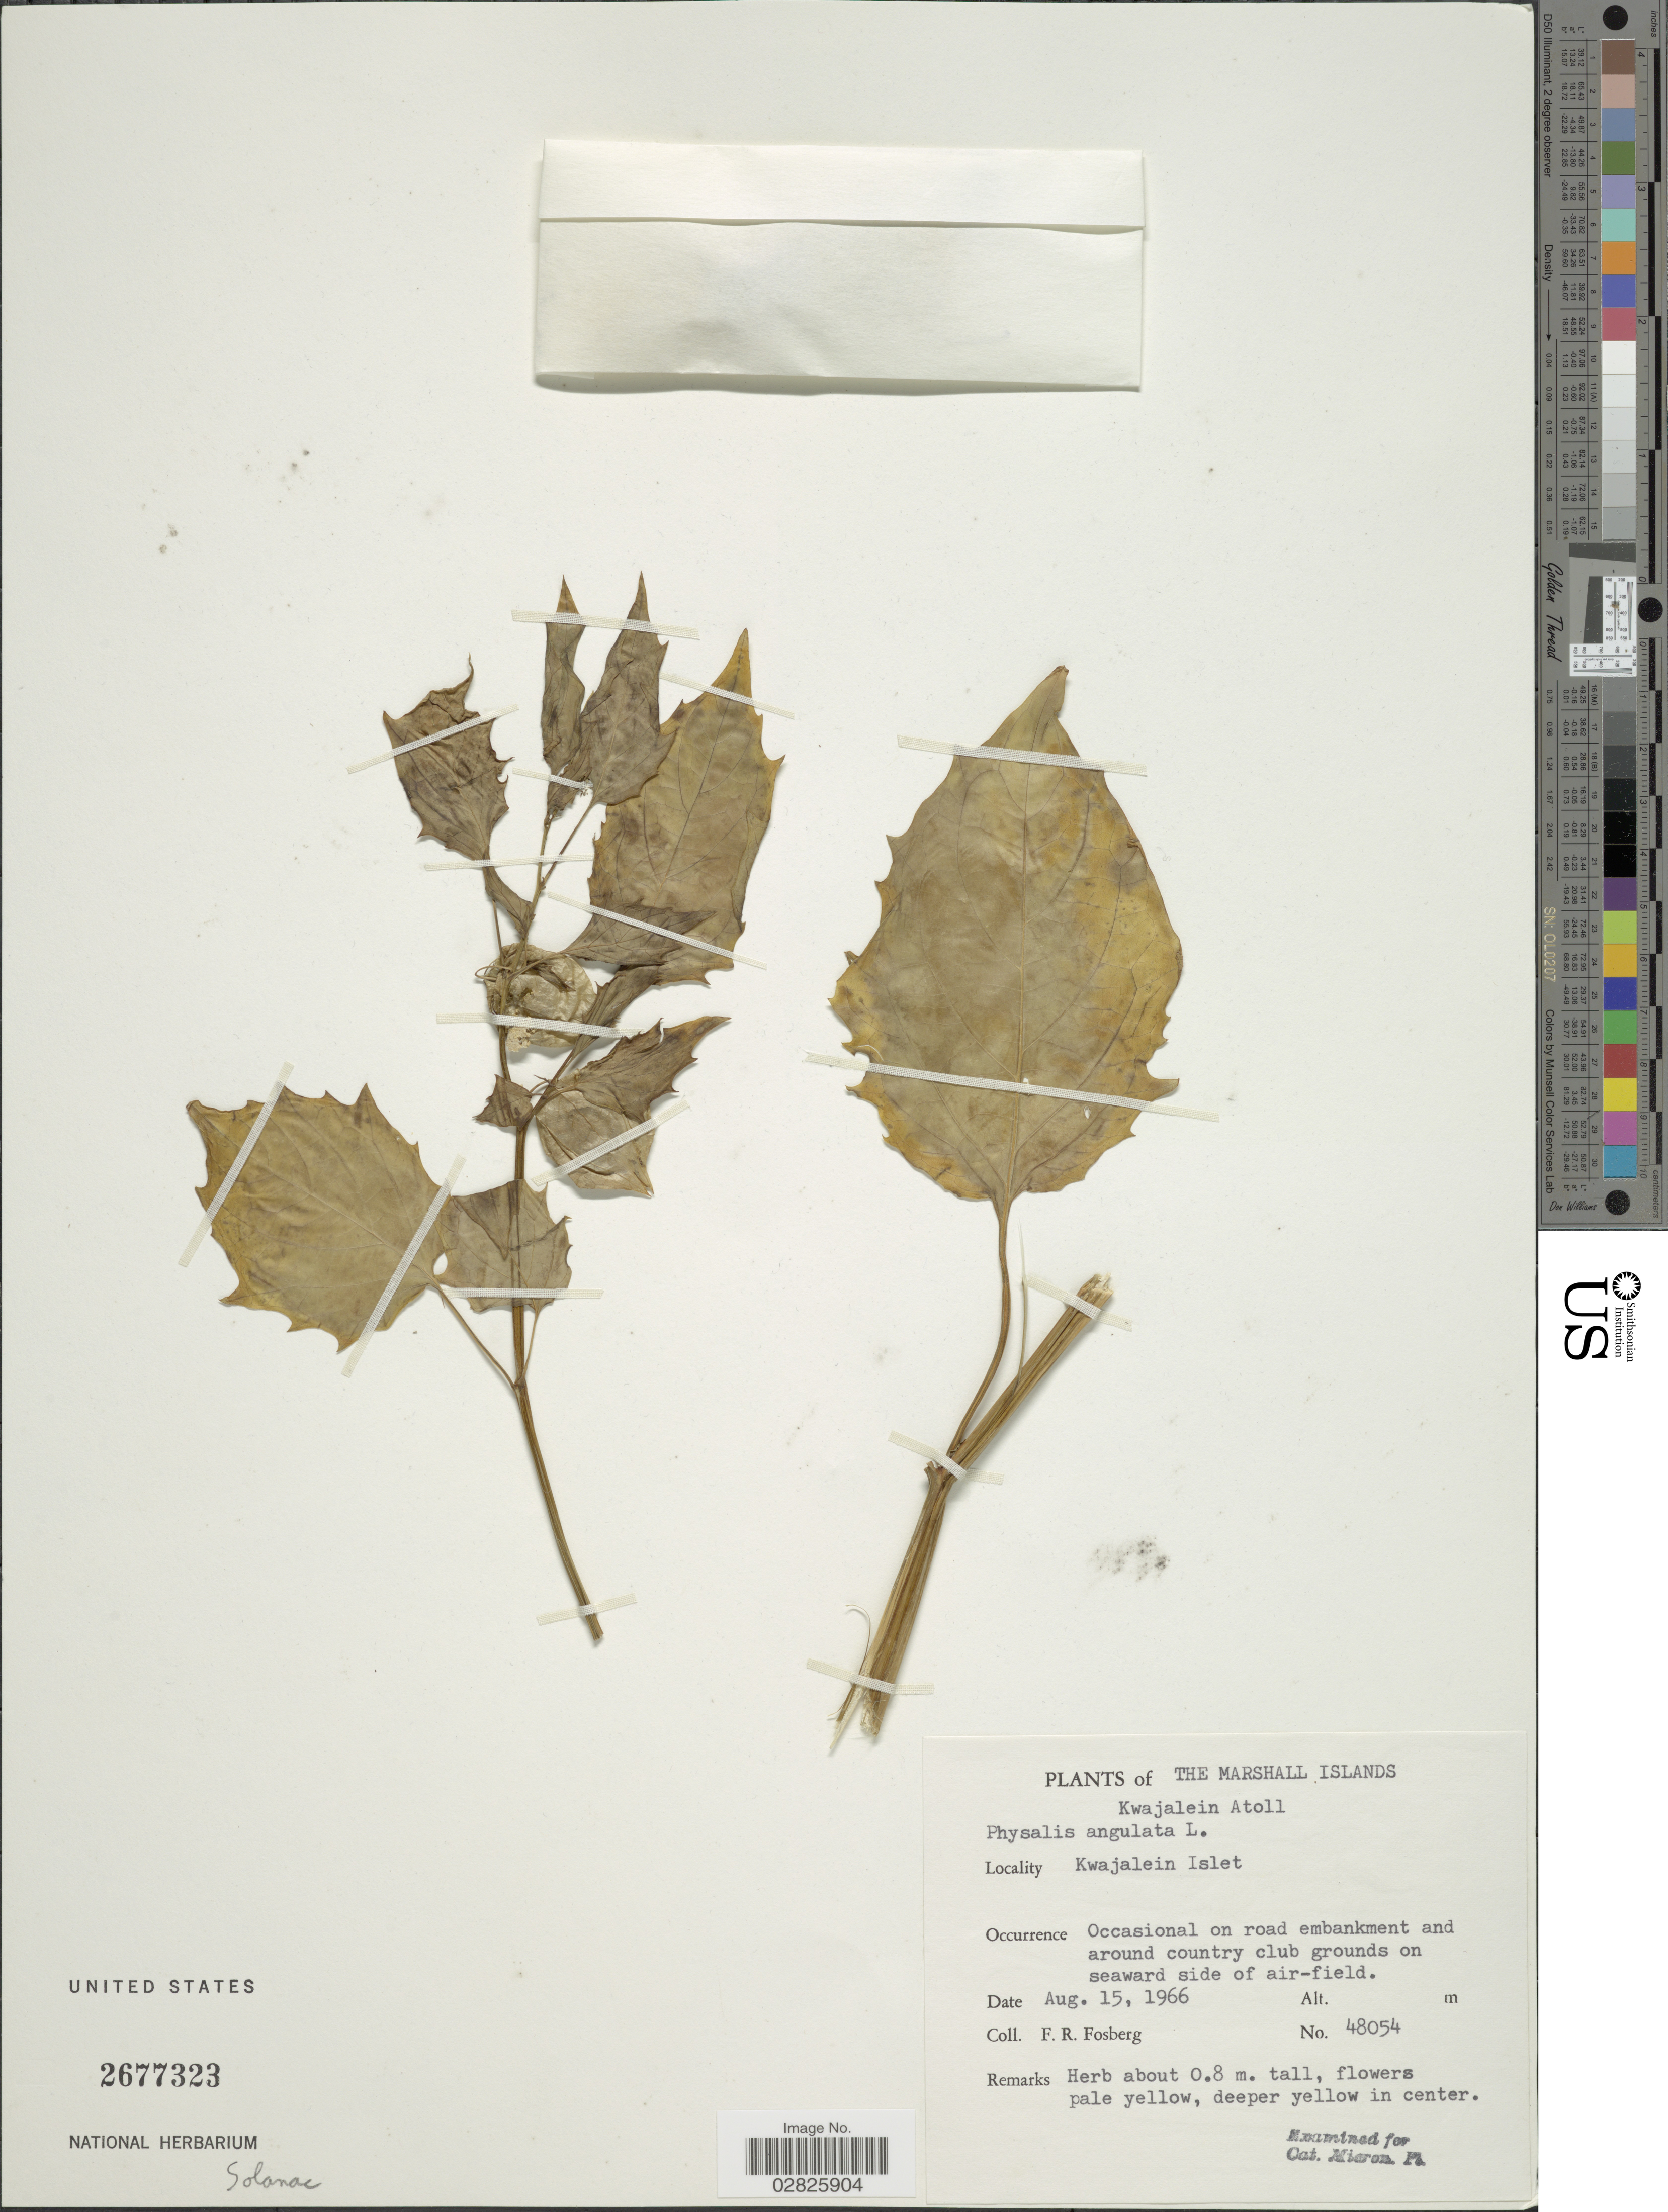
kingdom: Plantae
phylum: Tracheophyta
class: Magnoliopsida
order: Solanales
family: Solanaceae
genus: Physalis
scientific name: Physalis angulata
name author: L.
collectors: F. R. Fosberg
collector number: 48054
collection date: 1966-08-15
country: Marshall Islands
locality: Kwajalein Atoll. Kwajalein Islet.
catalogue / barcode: US 2677323